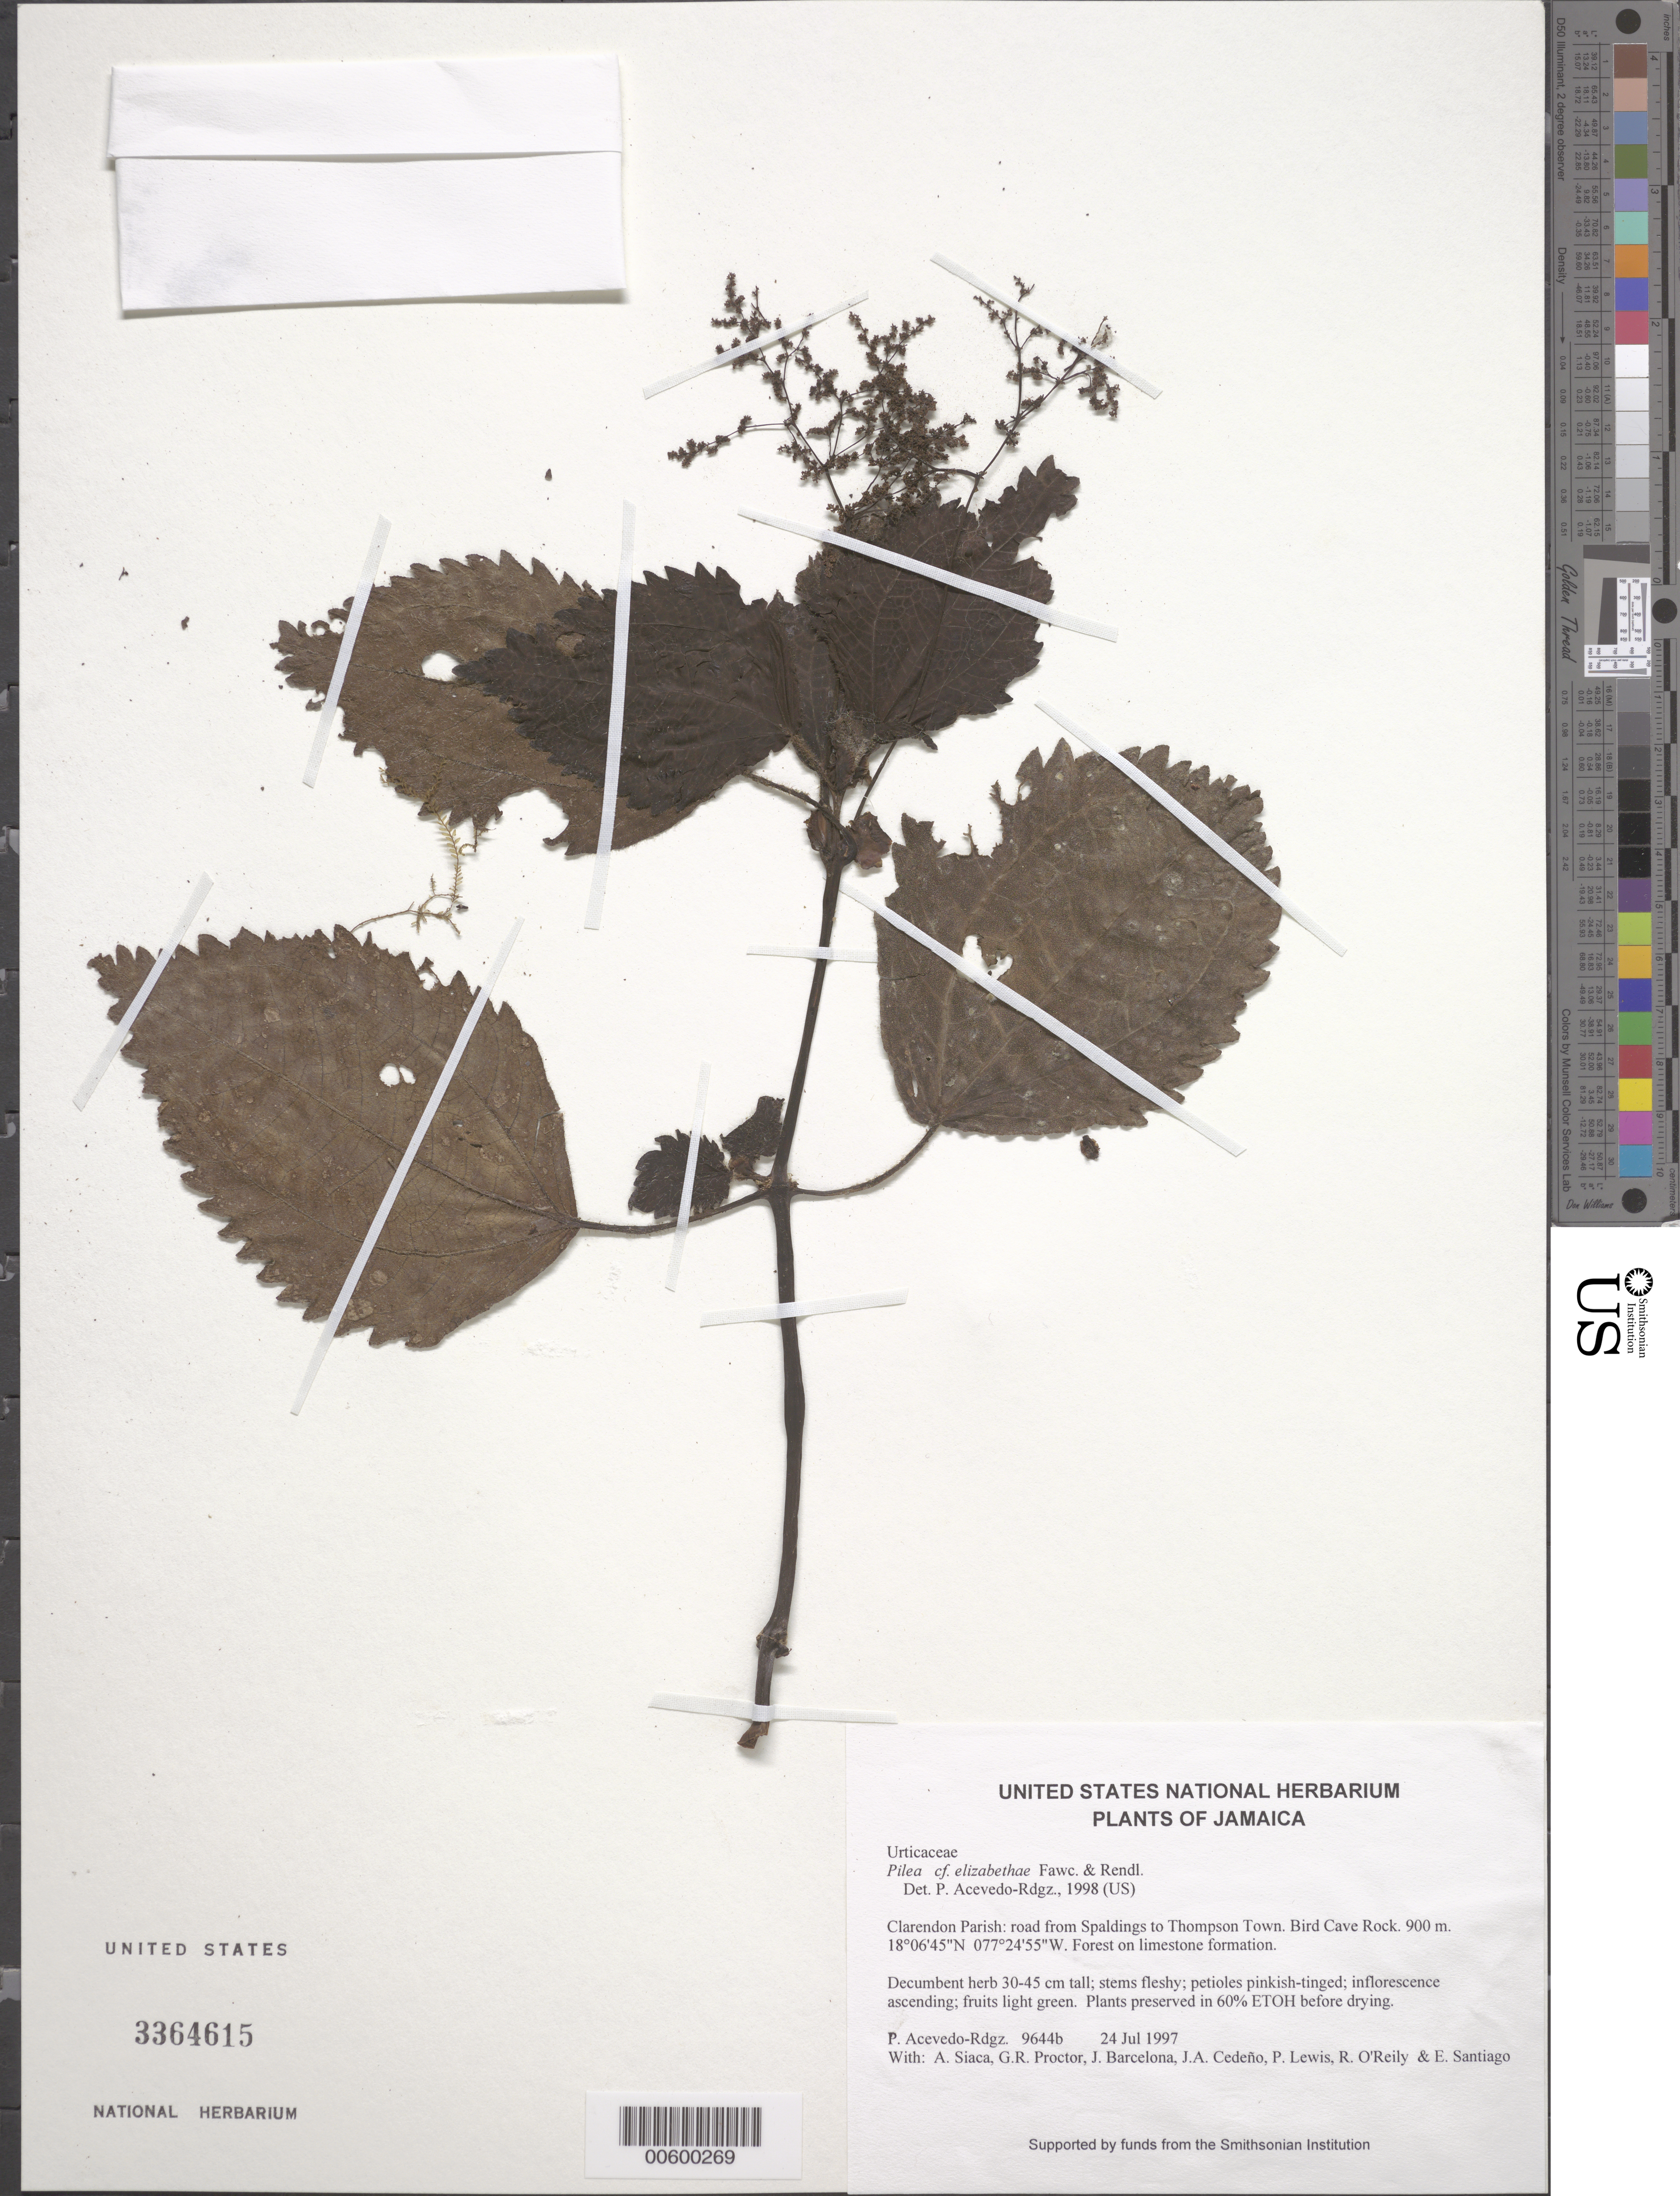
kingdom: Plantae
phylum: Tracheophyta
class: Magnoliopsida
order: Rosales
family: Urticaceae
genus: Pilea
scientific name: Pilea elizabethae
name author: Fawc. & Rendle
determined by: Acevedo-Rodríguez, P., (BOT), Smithsonian Institution - National Museum of Natural History (UNITED STATES)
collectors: P. Acevedo-Rodr., A. Siaca, G. R. Proctor, J. Barcelona, J. A. Cedeño M., P. Lewis & R. O'Reilly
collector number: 9644 b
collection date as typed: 24 Jul 1997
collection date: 1997-07-24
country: Jamaica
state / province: Clarendon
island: Jamaica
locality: Clarendon Parish: road from Spaldings to Thompson Town. Bird Cave Rock.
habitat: Forest on limestone formation.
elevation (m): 900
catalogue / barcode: US 3364615